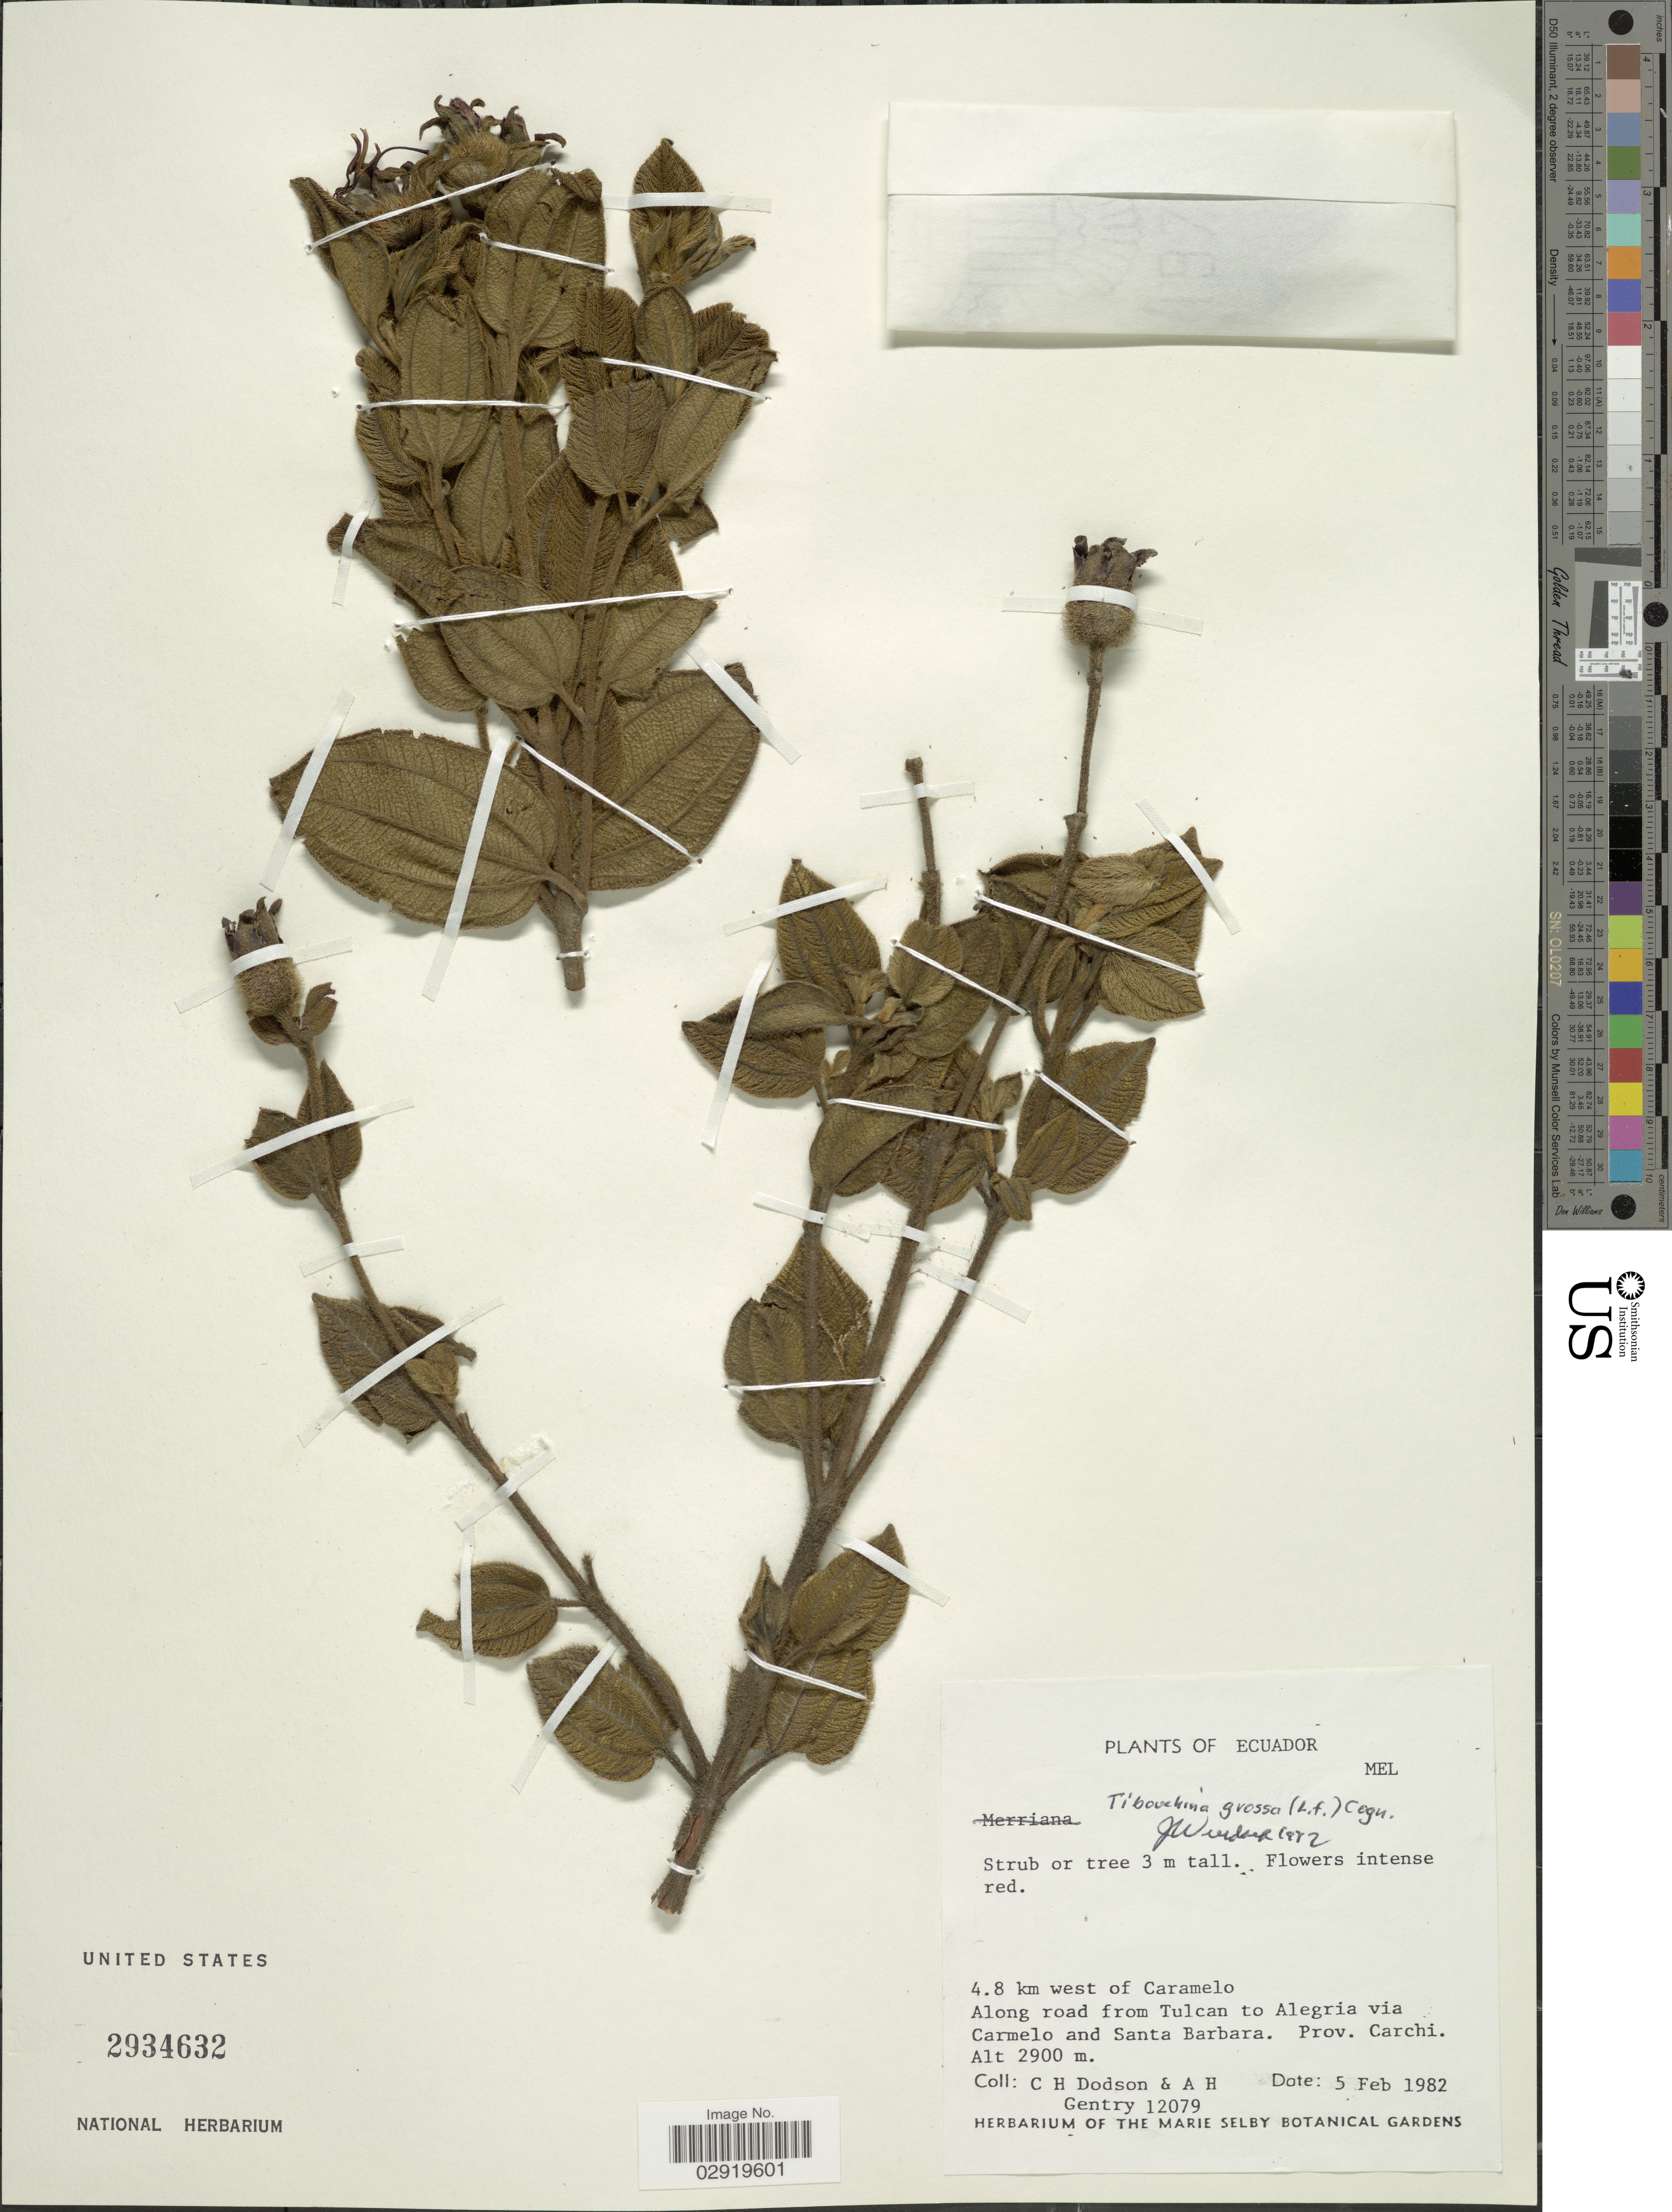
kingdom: Plantae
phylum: Tracheophyta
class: Magnoliopsida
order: Myrtales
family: Melastomataceae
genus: Chaetogastra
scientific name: Chaetogastra grossa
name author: (L. f.) P.J.F. Guim. & Michelang.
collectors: C. H. Dodson & A. H. Gentry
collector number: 12079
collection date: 1982-02-05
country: Ecuador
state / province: Carchi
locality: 4.8 km west of Caramelo. Along road from Tulcan to Alegria via Carmelo and Santa Barbara.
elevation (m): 2900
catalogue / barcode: US 2934632